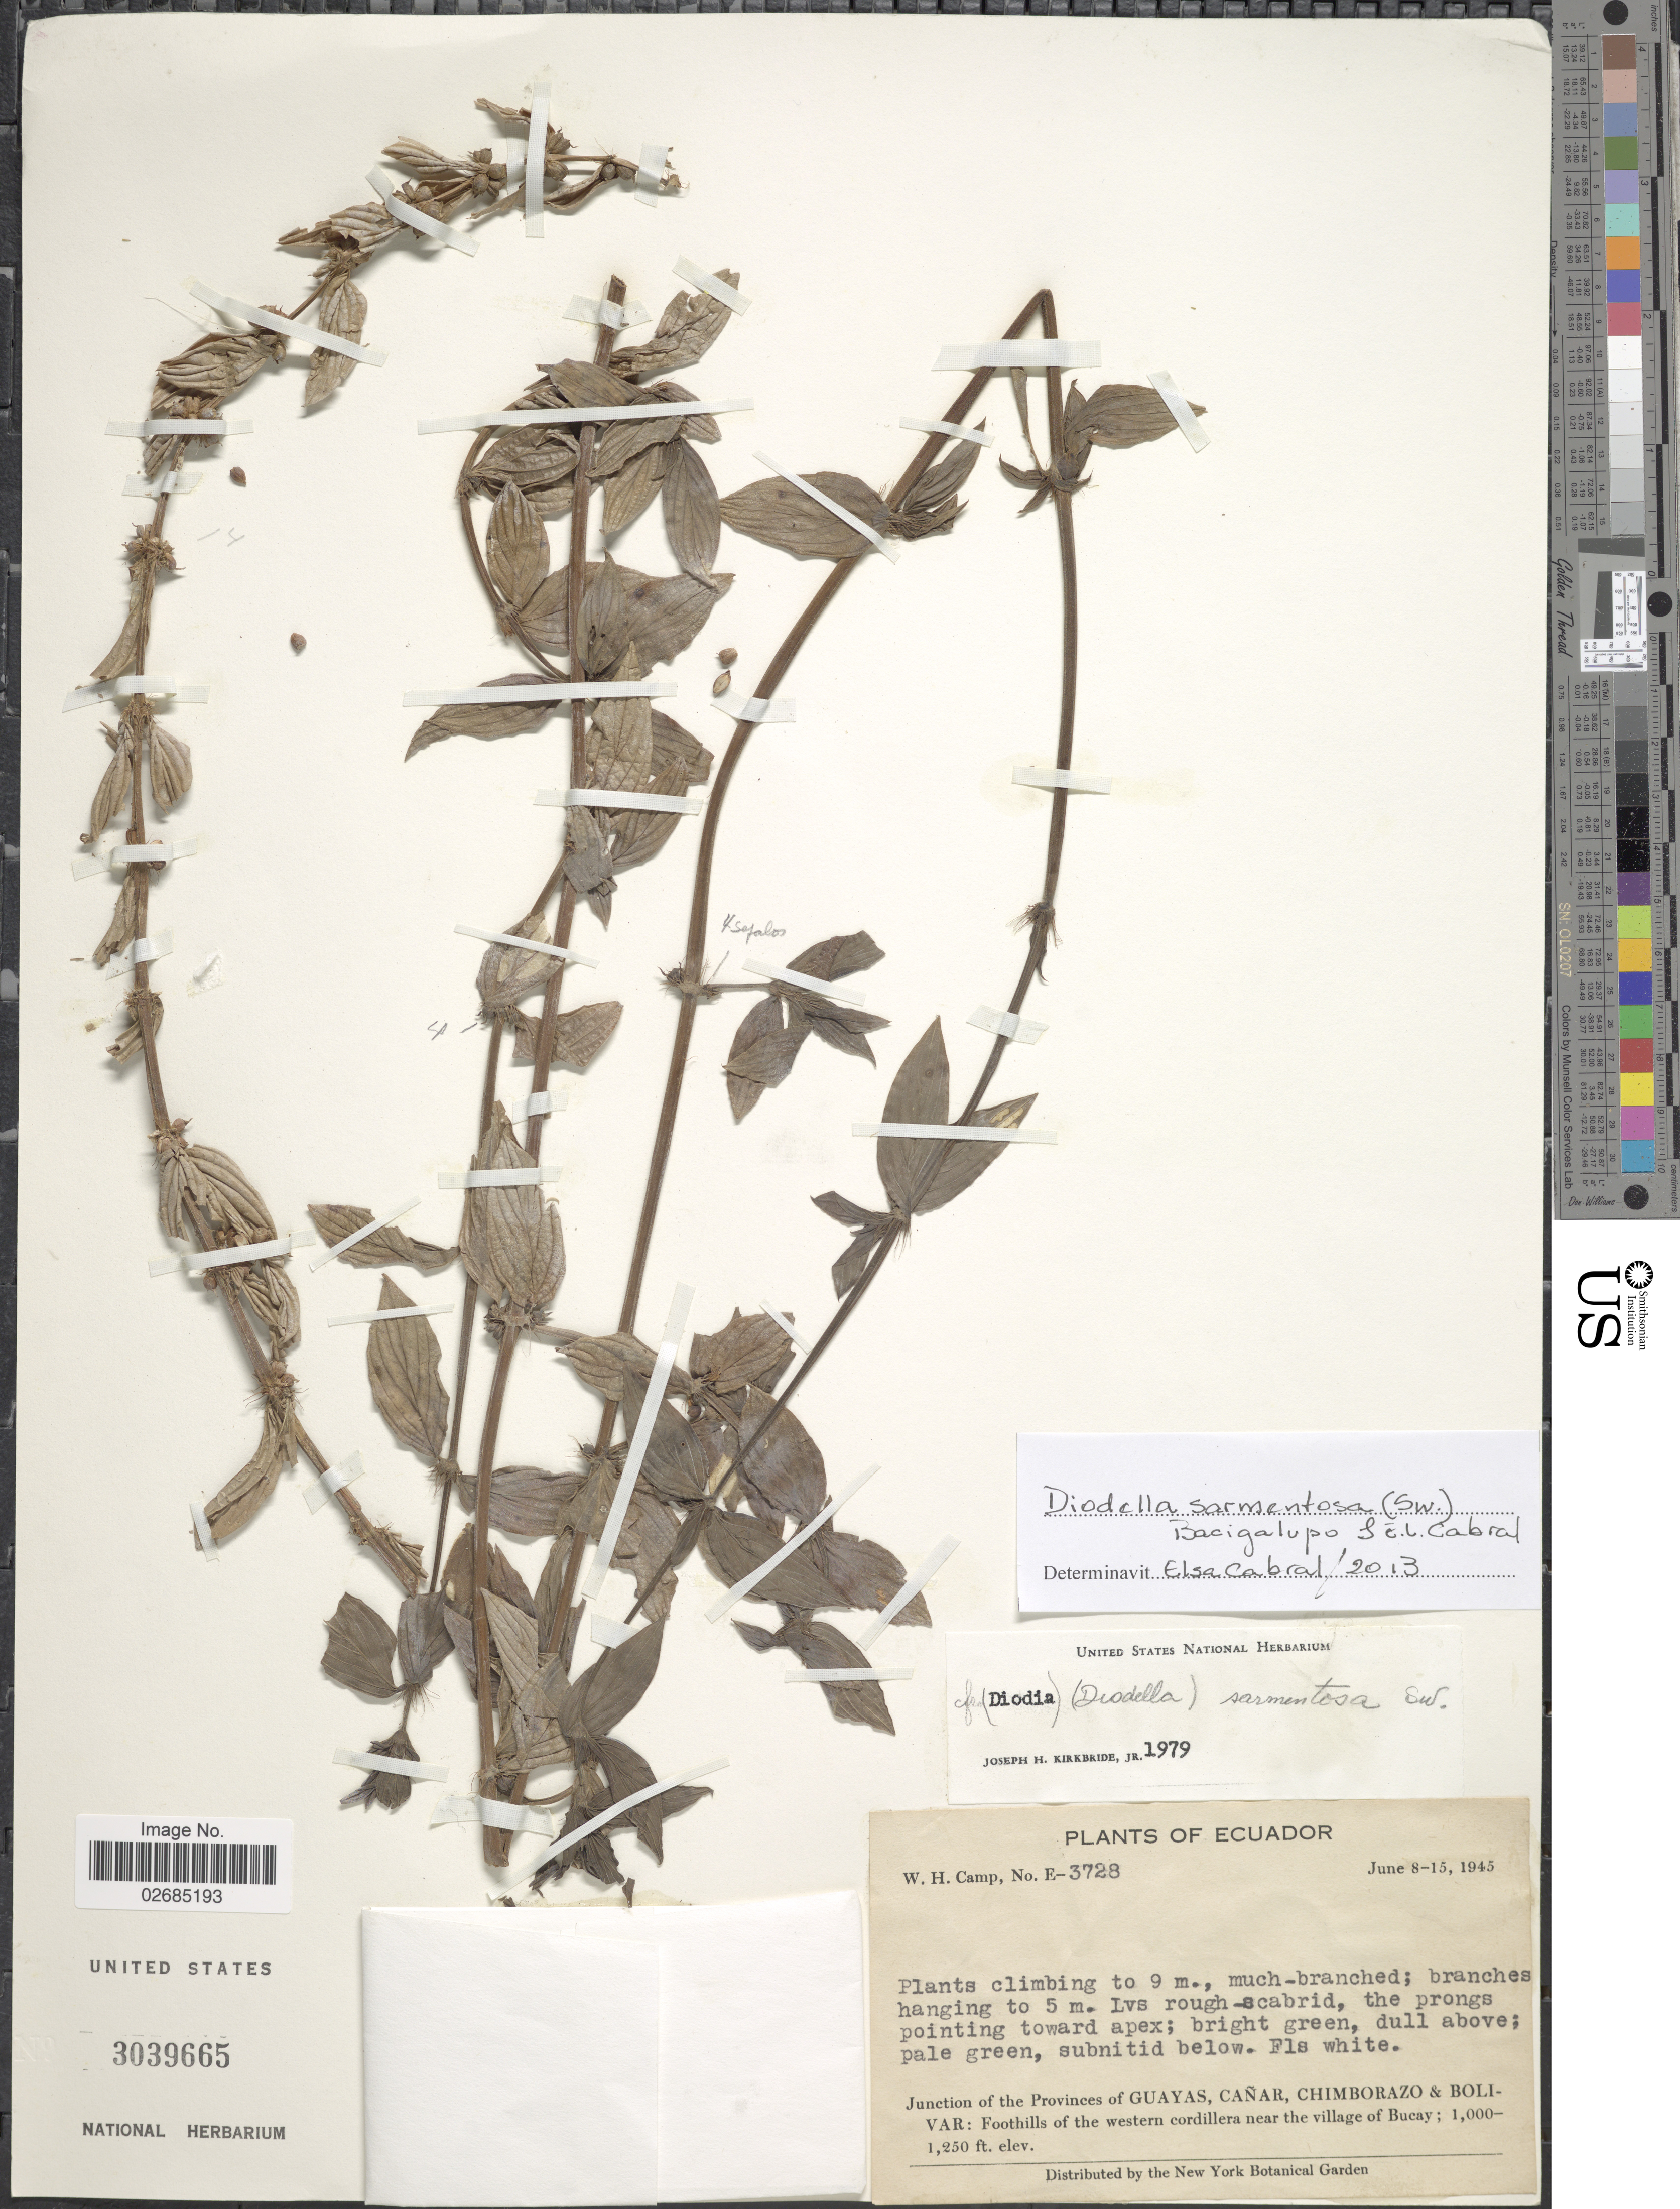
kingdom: Plantae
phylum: Tracheophyta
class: Magnoliopsida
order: Gentianales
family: Rubiaceae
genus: Diodia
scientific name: Diodia sarmentosa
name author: Sw.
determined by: Kirkbride, J. H.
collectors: W. H. Camp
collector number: E-3728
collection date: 1945-06-08/1945-06-15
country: Ecuador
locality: Junction of the Provinces of Guayas, Canar, Chimborazo & Bolivar: Foothills of the western cordillera near the village of Bucay.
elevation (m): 305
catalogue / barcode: US 3039665